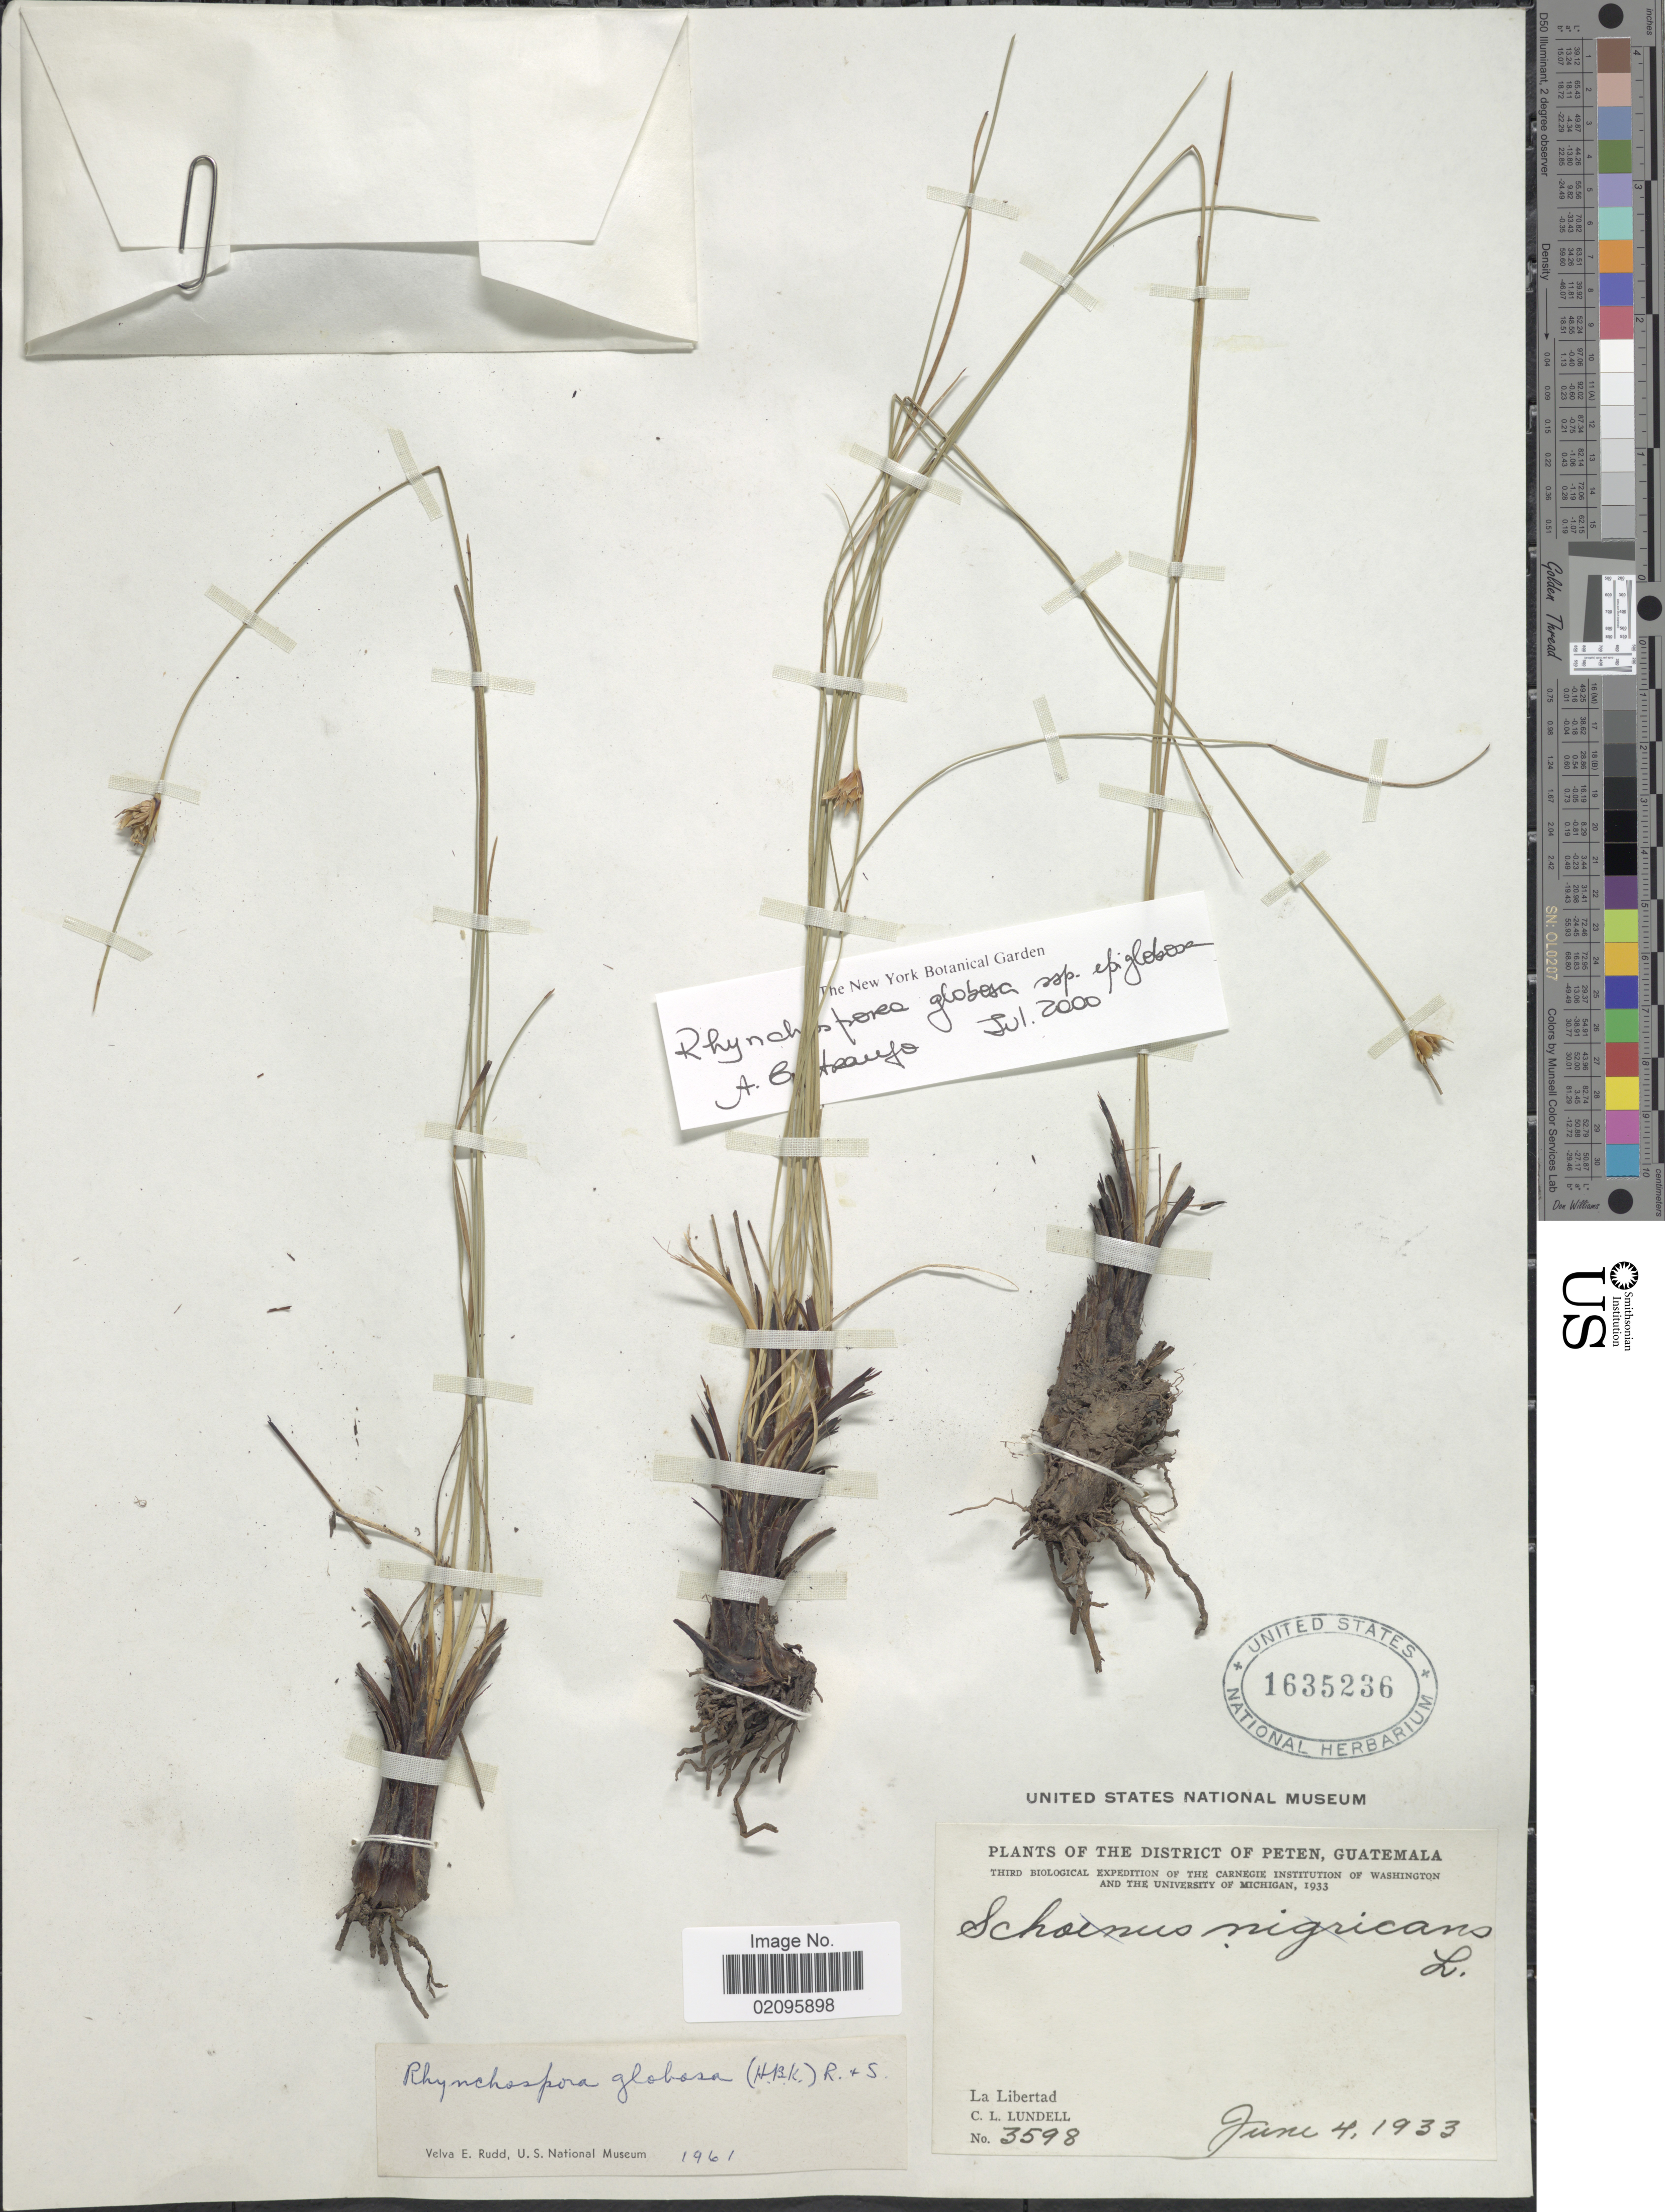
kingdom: Plantae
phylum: Tracheophyta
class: Liliopsida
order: Poales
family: Cyperaceae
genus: Rhynchospora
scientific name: Rhynchospora globosa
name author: (Kunth) Roem. & Schult.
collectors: C. L. Lundell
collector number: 3598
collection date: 1933-06-04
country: Guatemala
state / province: El Petén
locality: The District of Peten, La Libertad.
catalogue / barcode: US 1635236